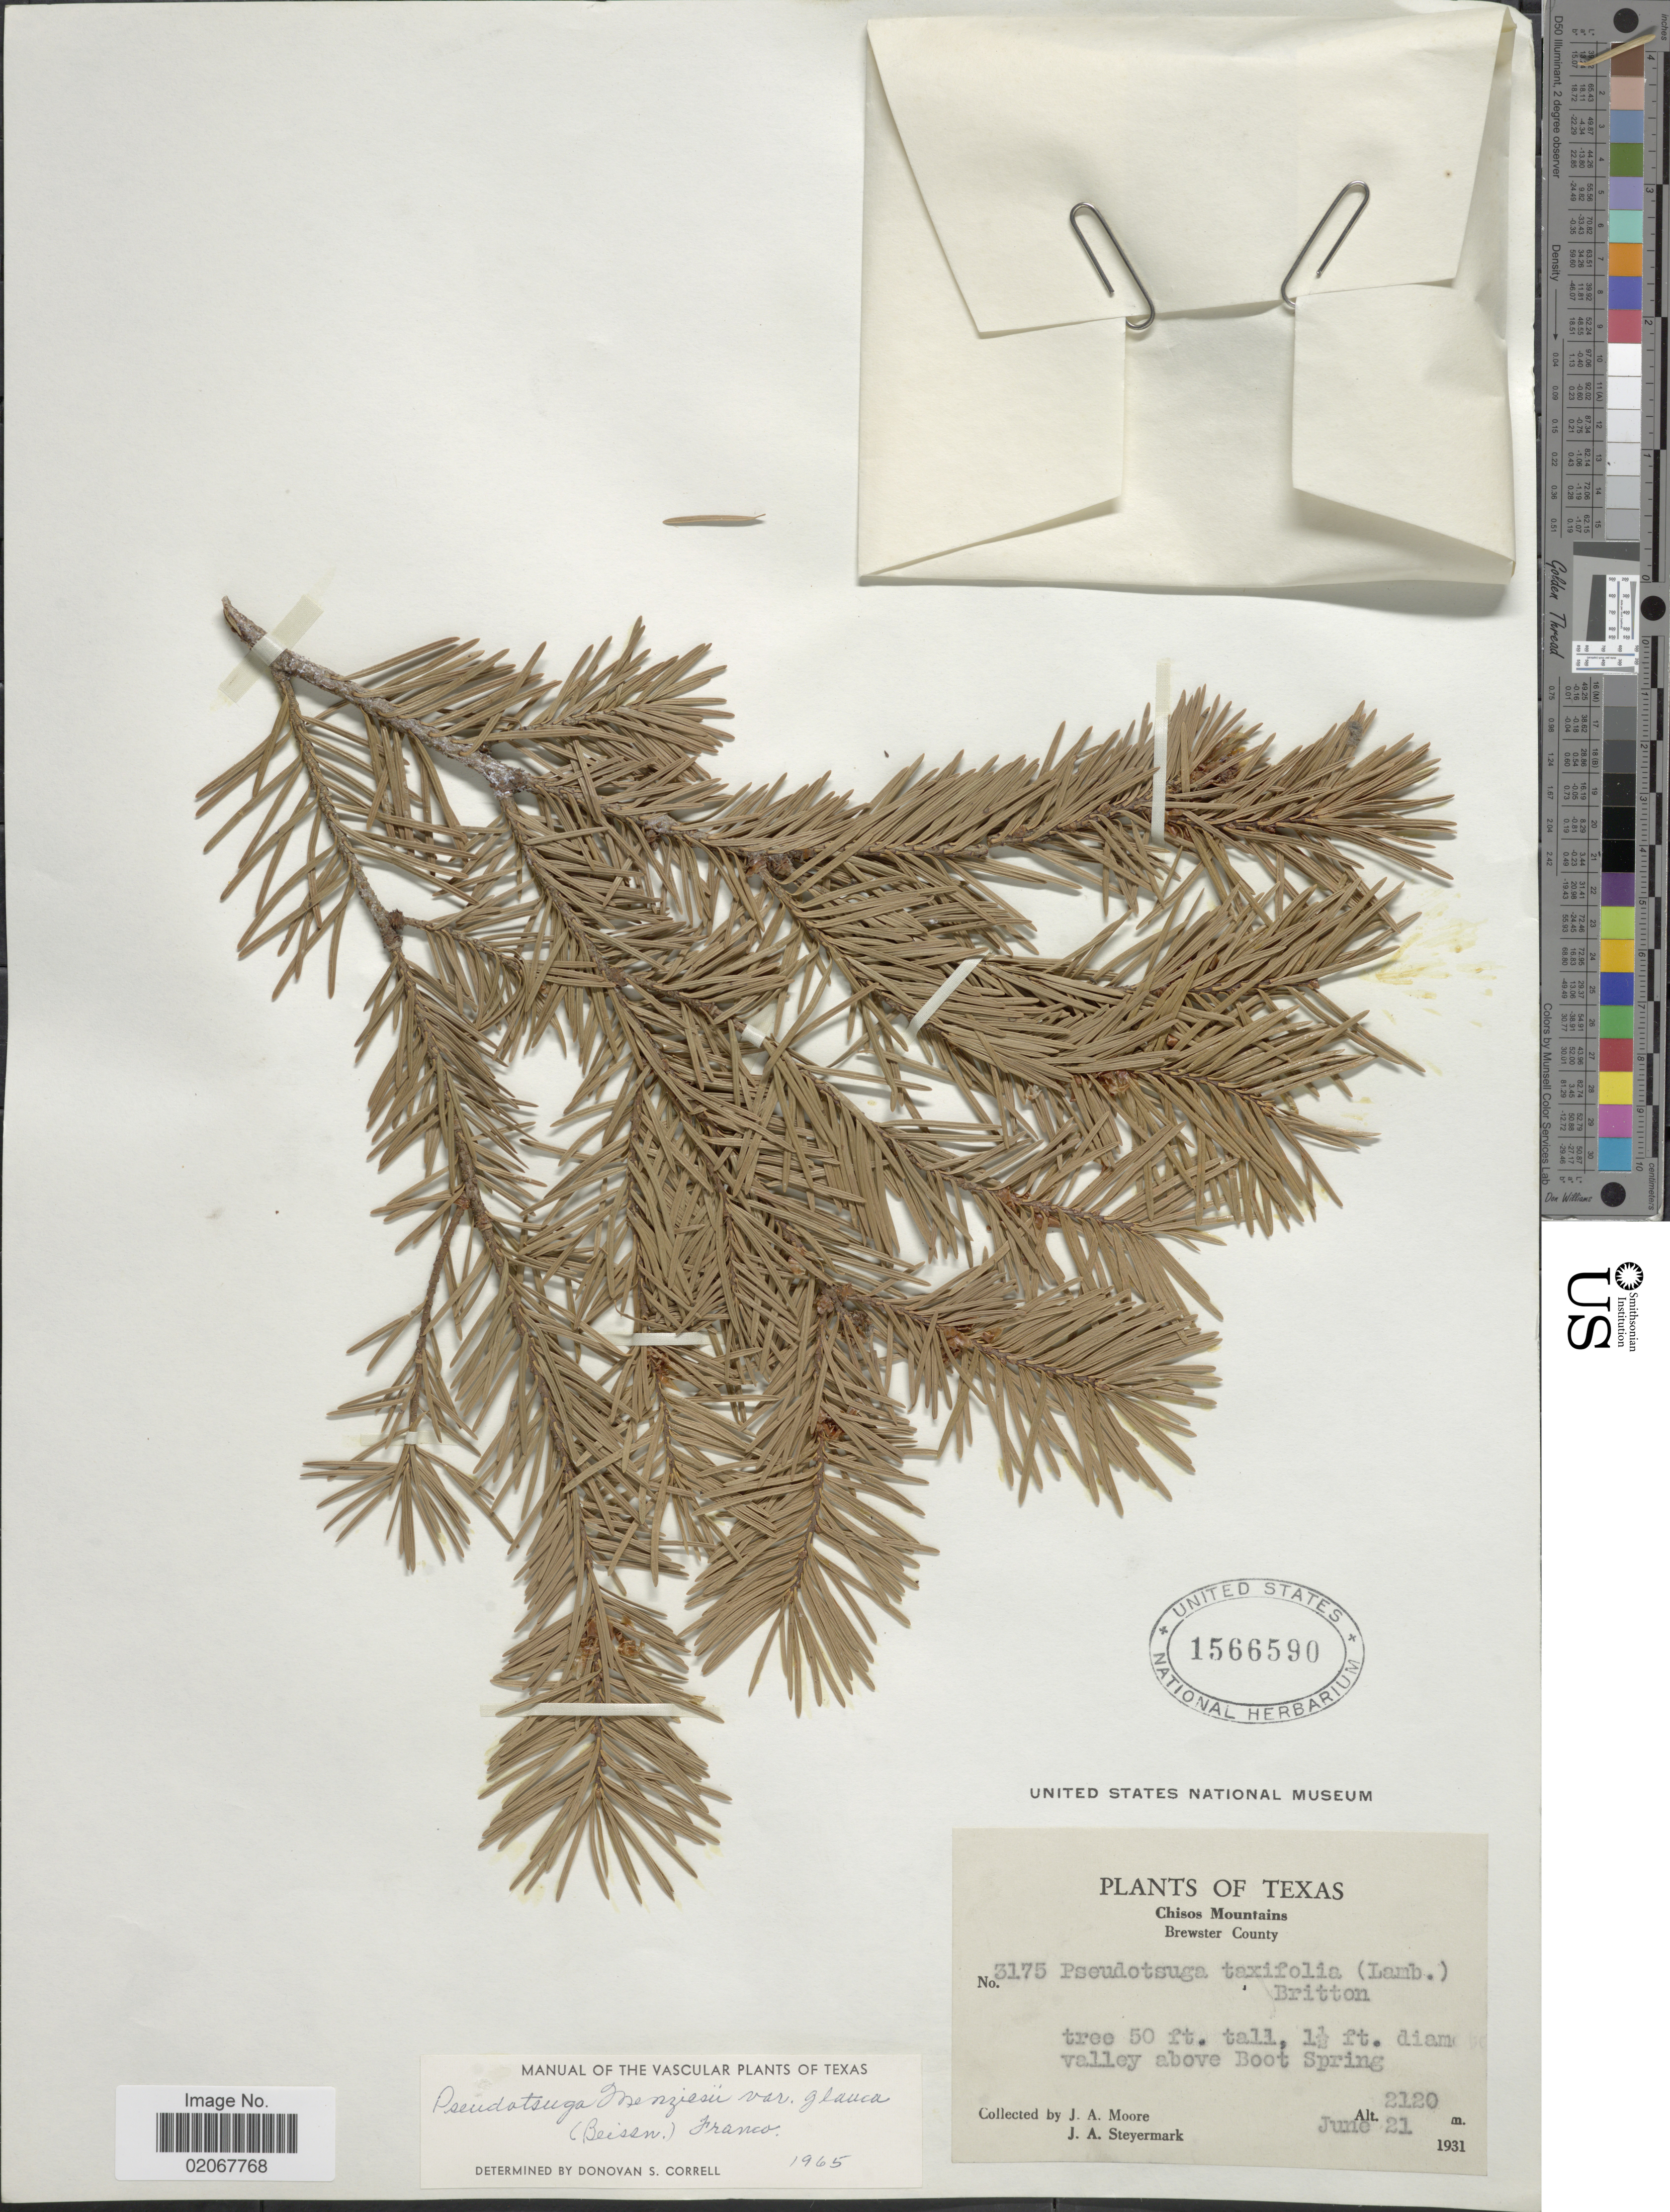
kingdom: Plantae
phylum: Tracheophyta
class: Pinopsida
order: Pinales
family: Pinaceae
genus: Pseudotsuga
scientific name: Pseudotsuga menziesii var. glauca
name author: (Beissn.) Franco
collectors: J. A. Moore & J. Steyermark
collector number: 3175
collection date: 1931-06-21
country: United States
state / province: Texas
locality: Chisos Mountains. Brewster County. valey above Boot Spring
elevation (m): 2120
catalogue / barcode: US 1566590